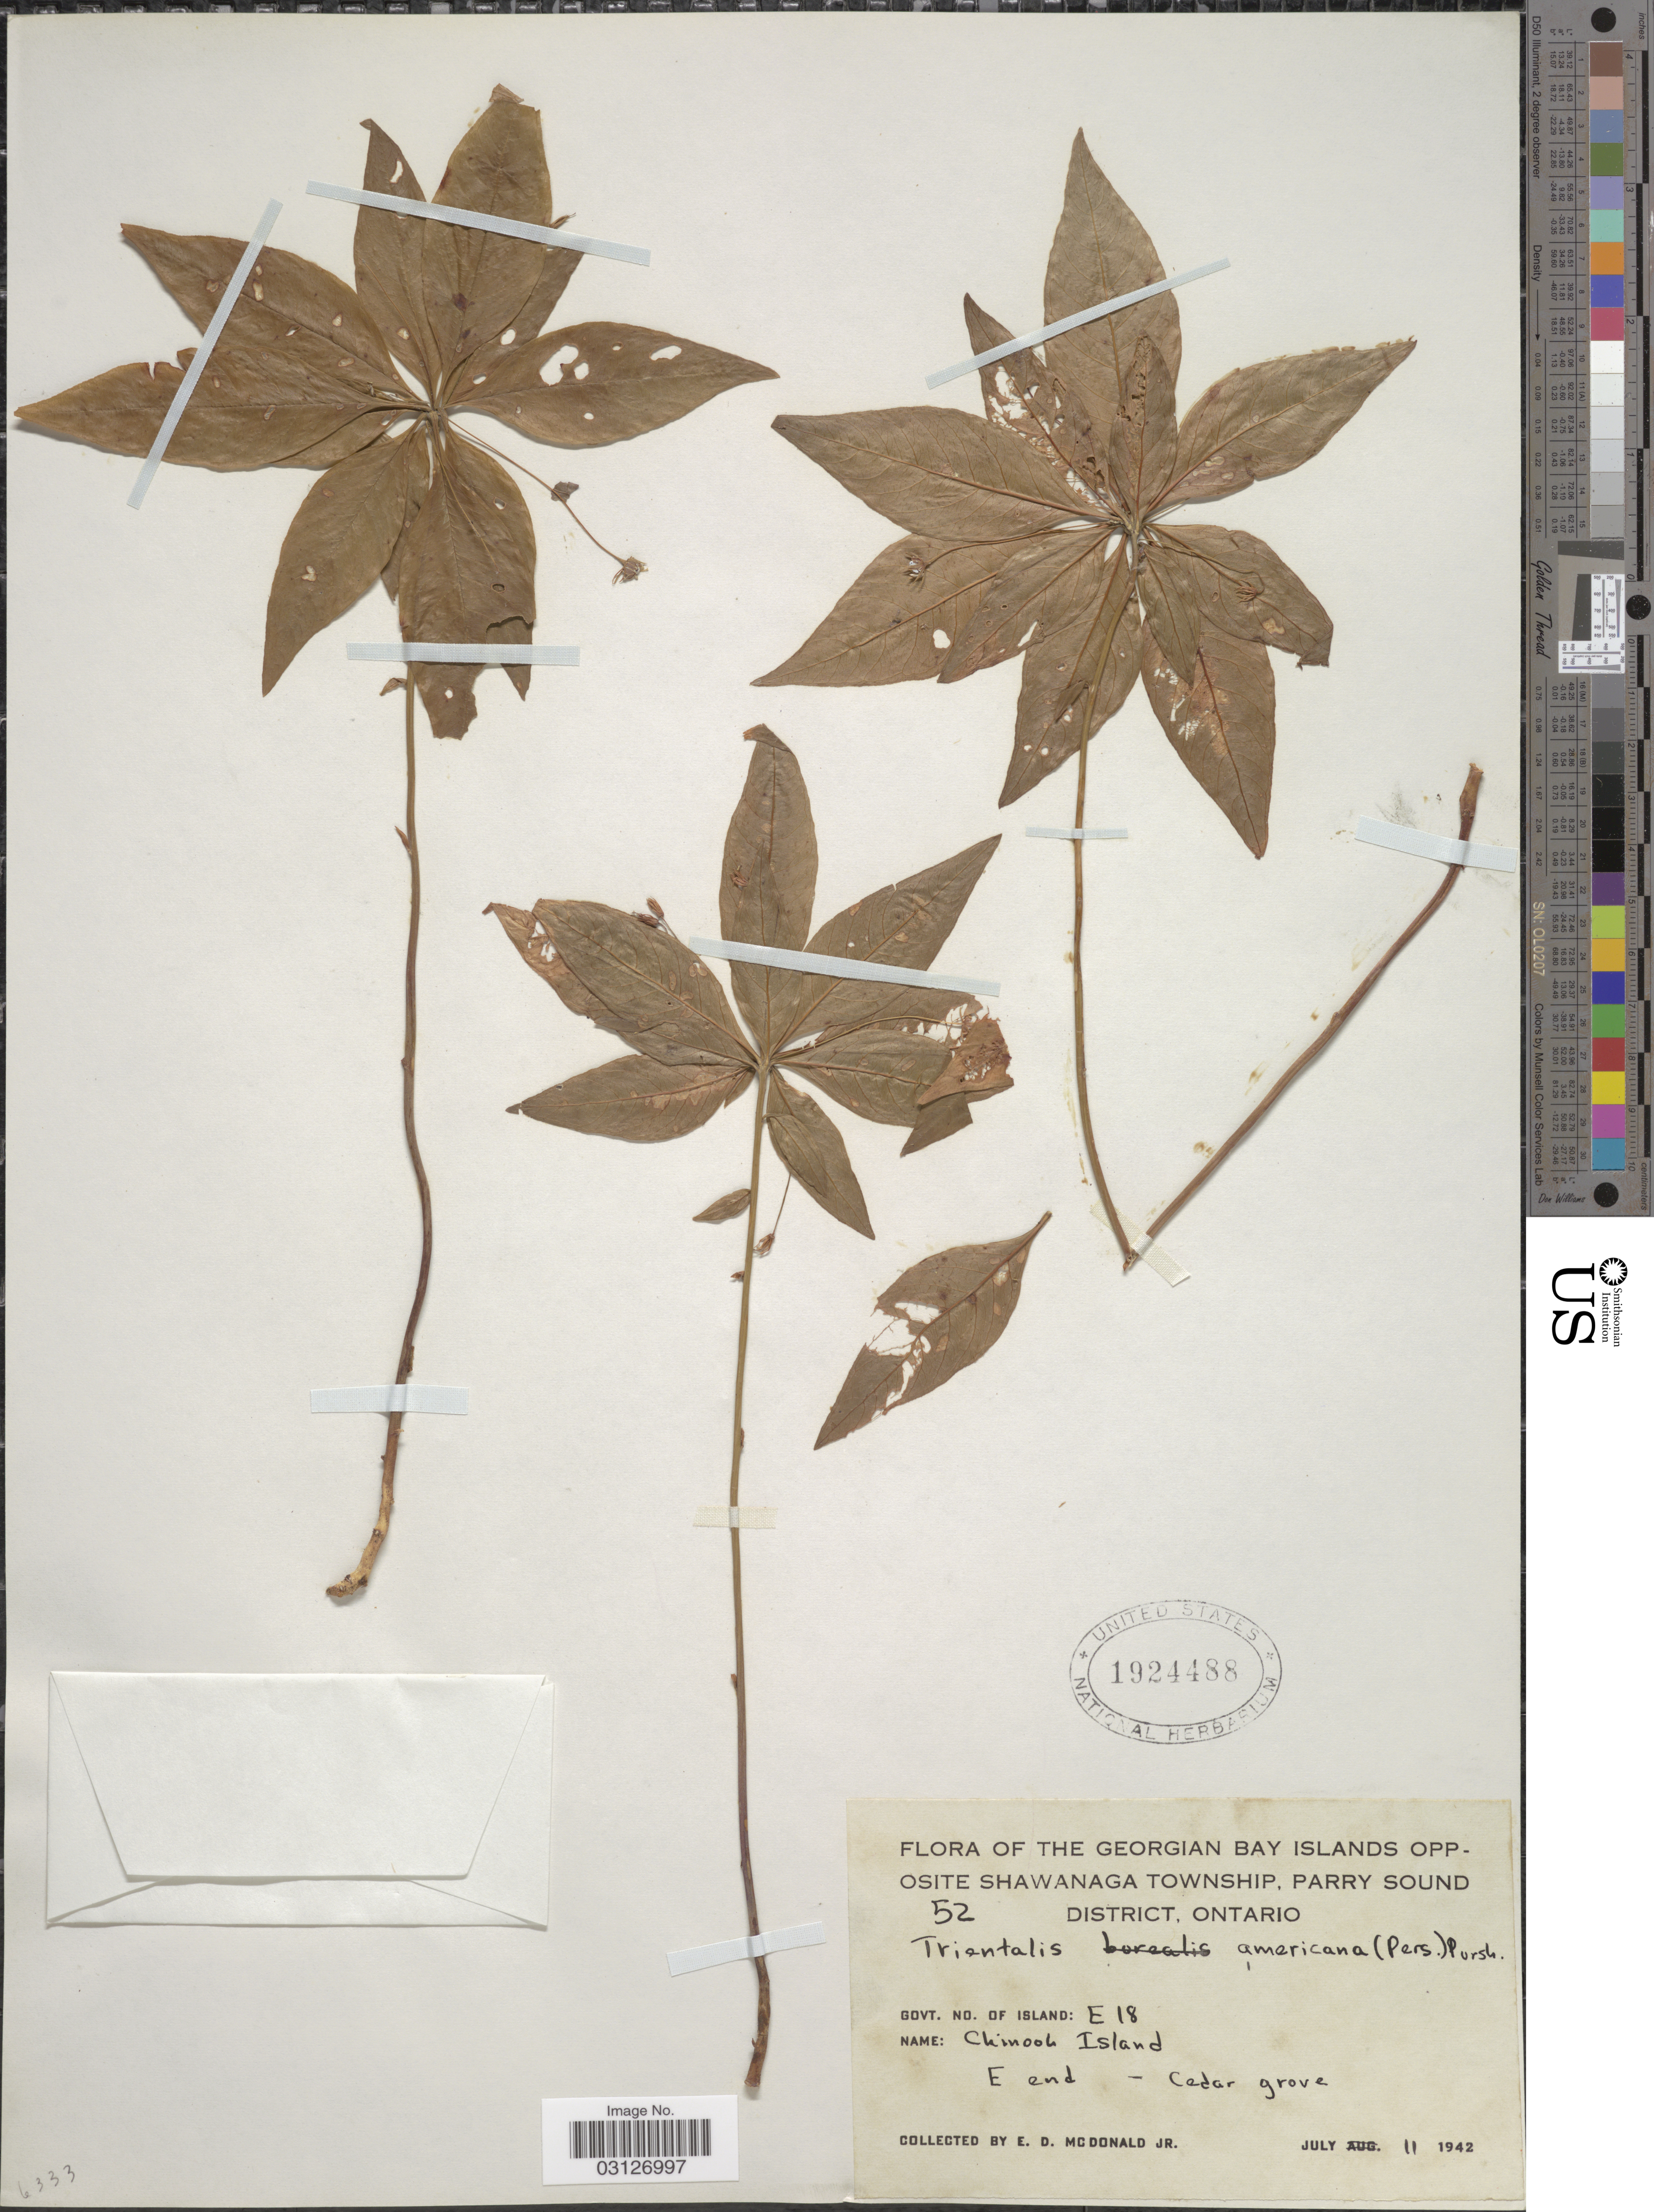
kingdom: Plantae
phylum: Tracheophyta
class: Magnoliopsida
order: Ericales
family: Primulaceae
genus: Trientalis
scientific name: Trientalis americana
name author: Pursh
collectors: E. D. McDonald Jr.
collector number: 52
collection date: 1942-07-11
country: Canada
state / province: Ontario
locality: The Georgian Bay Islands Opposite Shawanaga Township, Parry Sound District. Govt. No. of Island: E18, Chinook Island, E end - Cedar grove.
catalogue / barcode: US 1924488